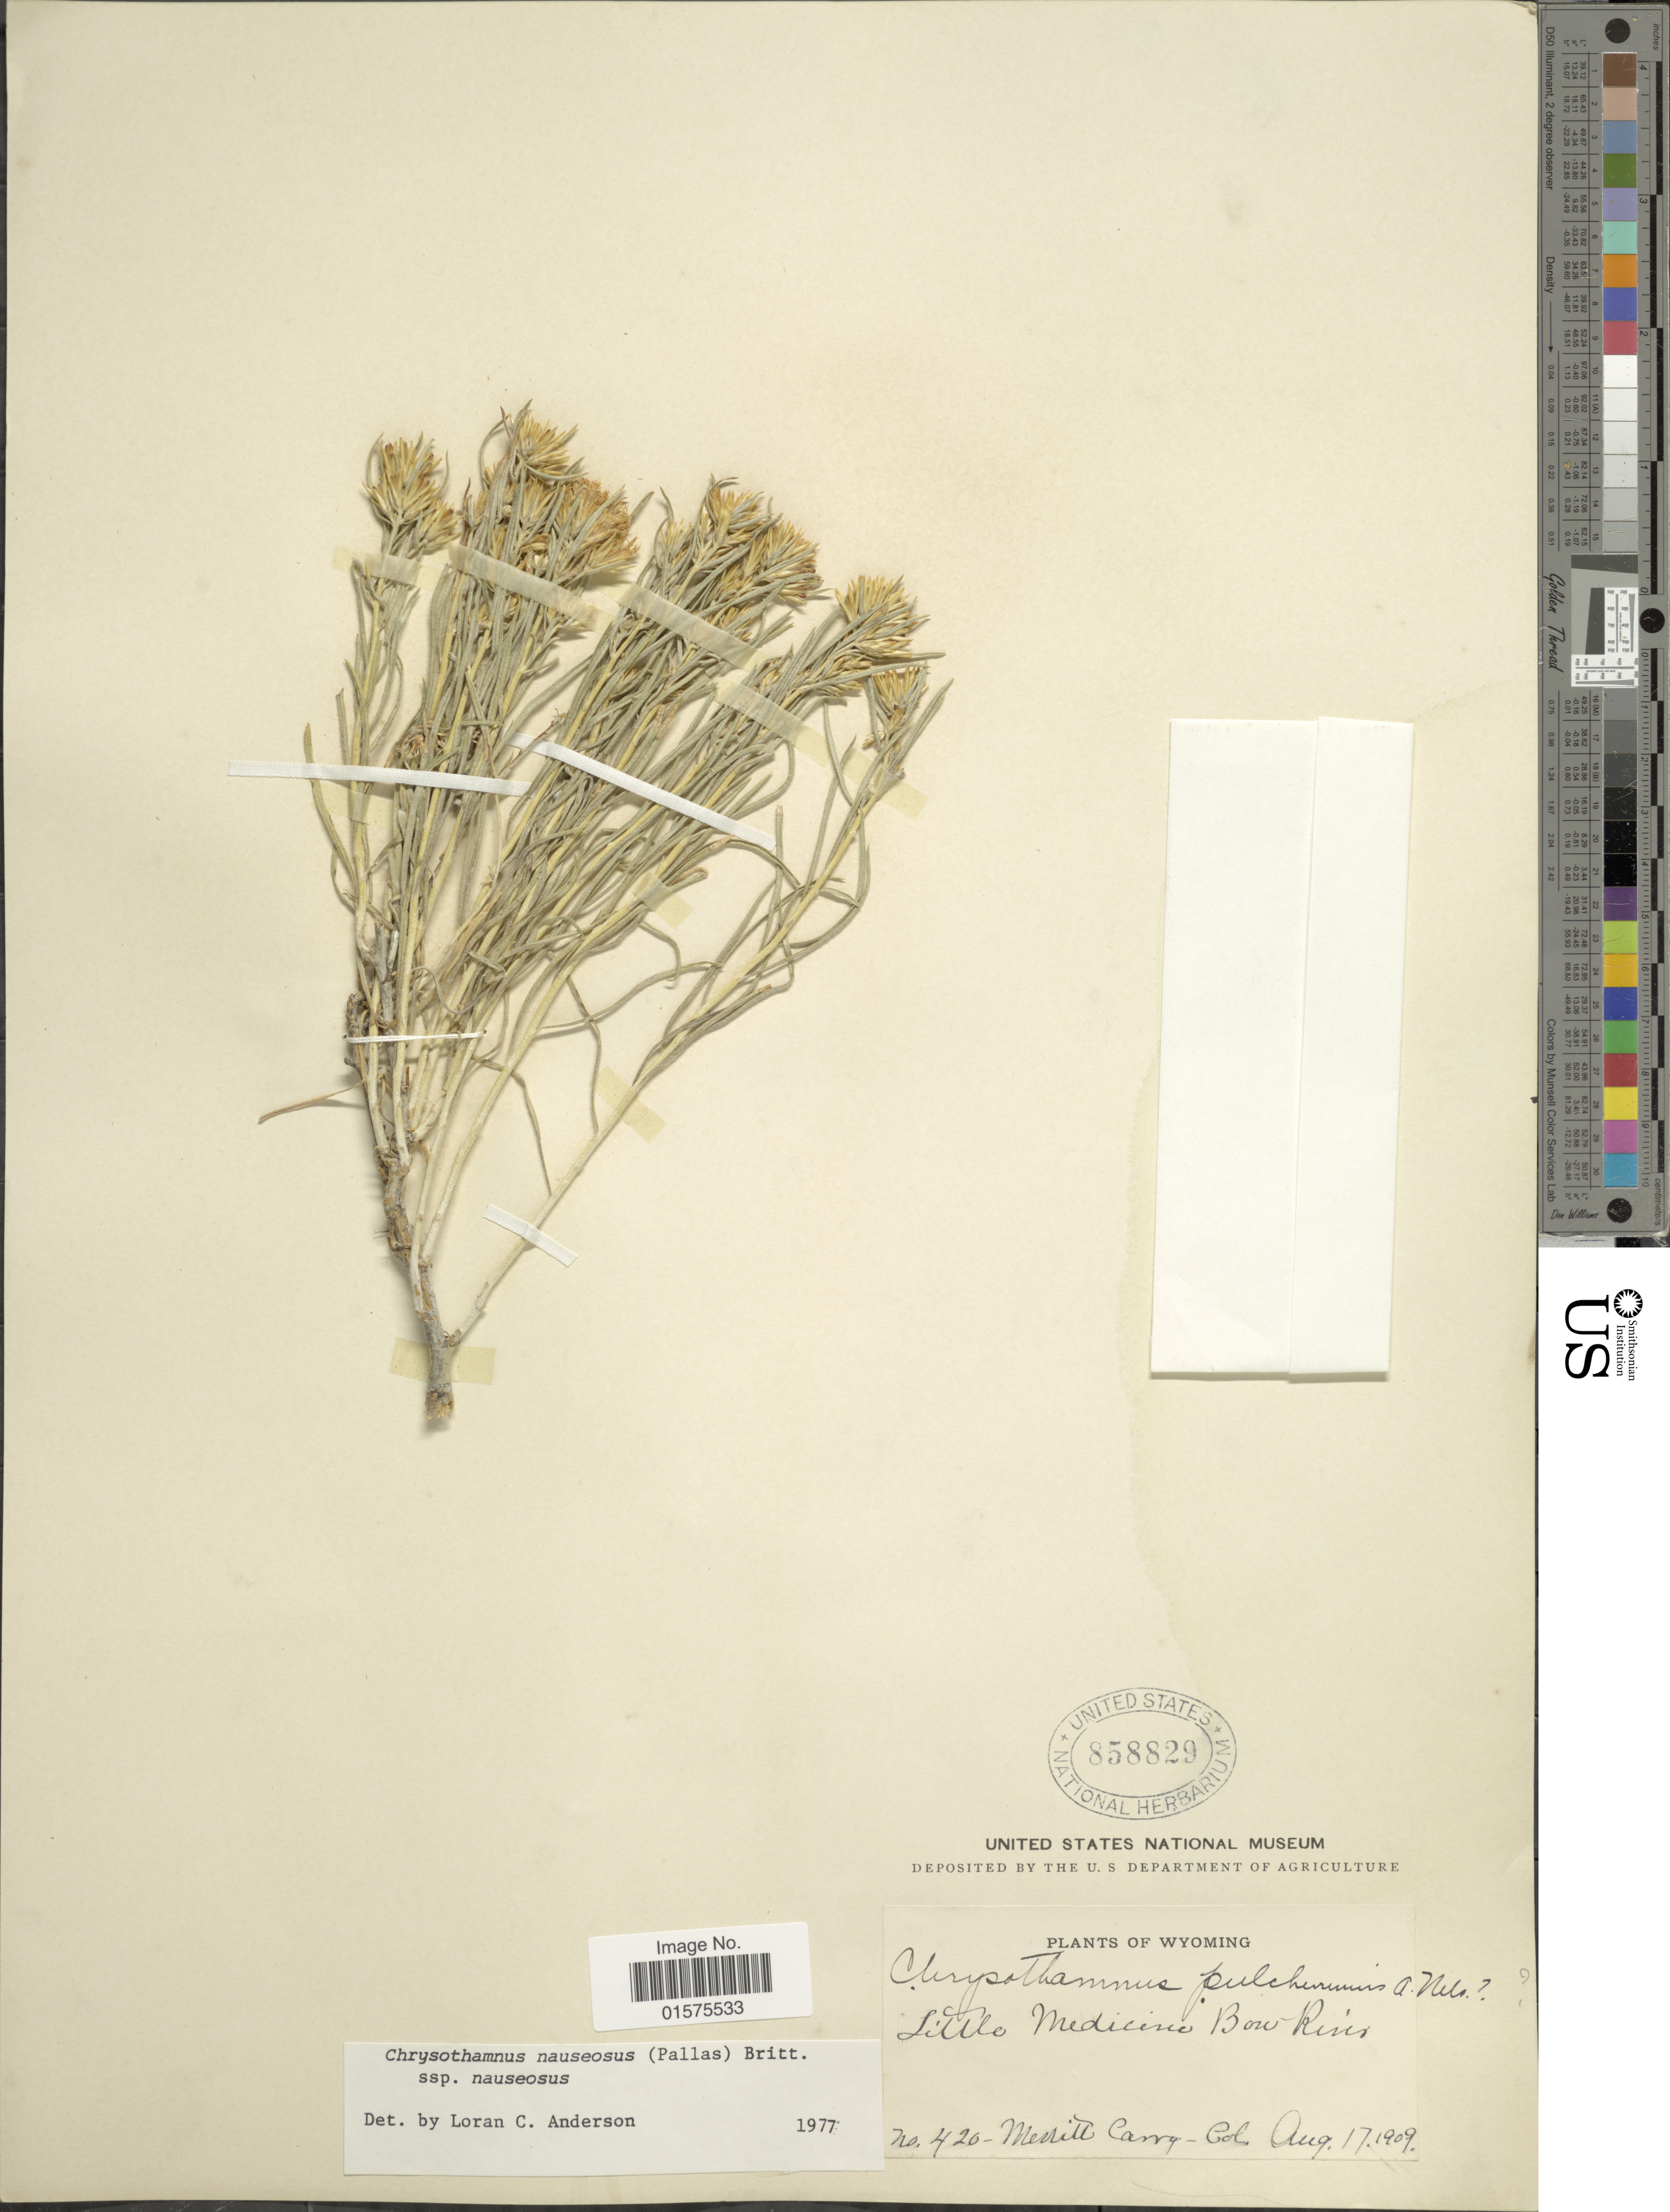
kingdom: Plantae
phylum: Tracheophyta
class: Magnoliopsida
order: Asterales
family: Asteraceae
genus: Ericameria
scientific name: Ericameria nauseosa var. nauseosa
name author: (Pall. ex Pursh) G.L. Nesom & G.I. Baird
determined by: Urbatsch, Lowell E., Curator (LSU), Louisiana State University (UNITED STATES)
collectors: M. Carry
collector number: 426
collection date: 1909-08-17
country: United States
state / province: Wyoming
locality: Little Medicine Bow River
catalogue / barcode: US 858829